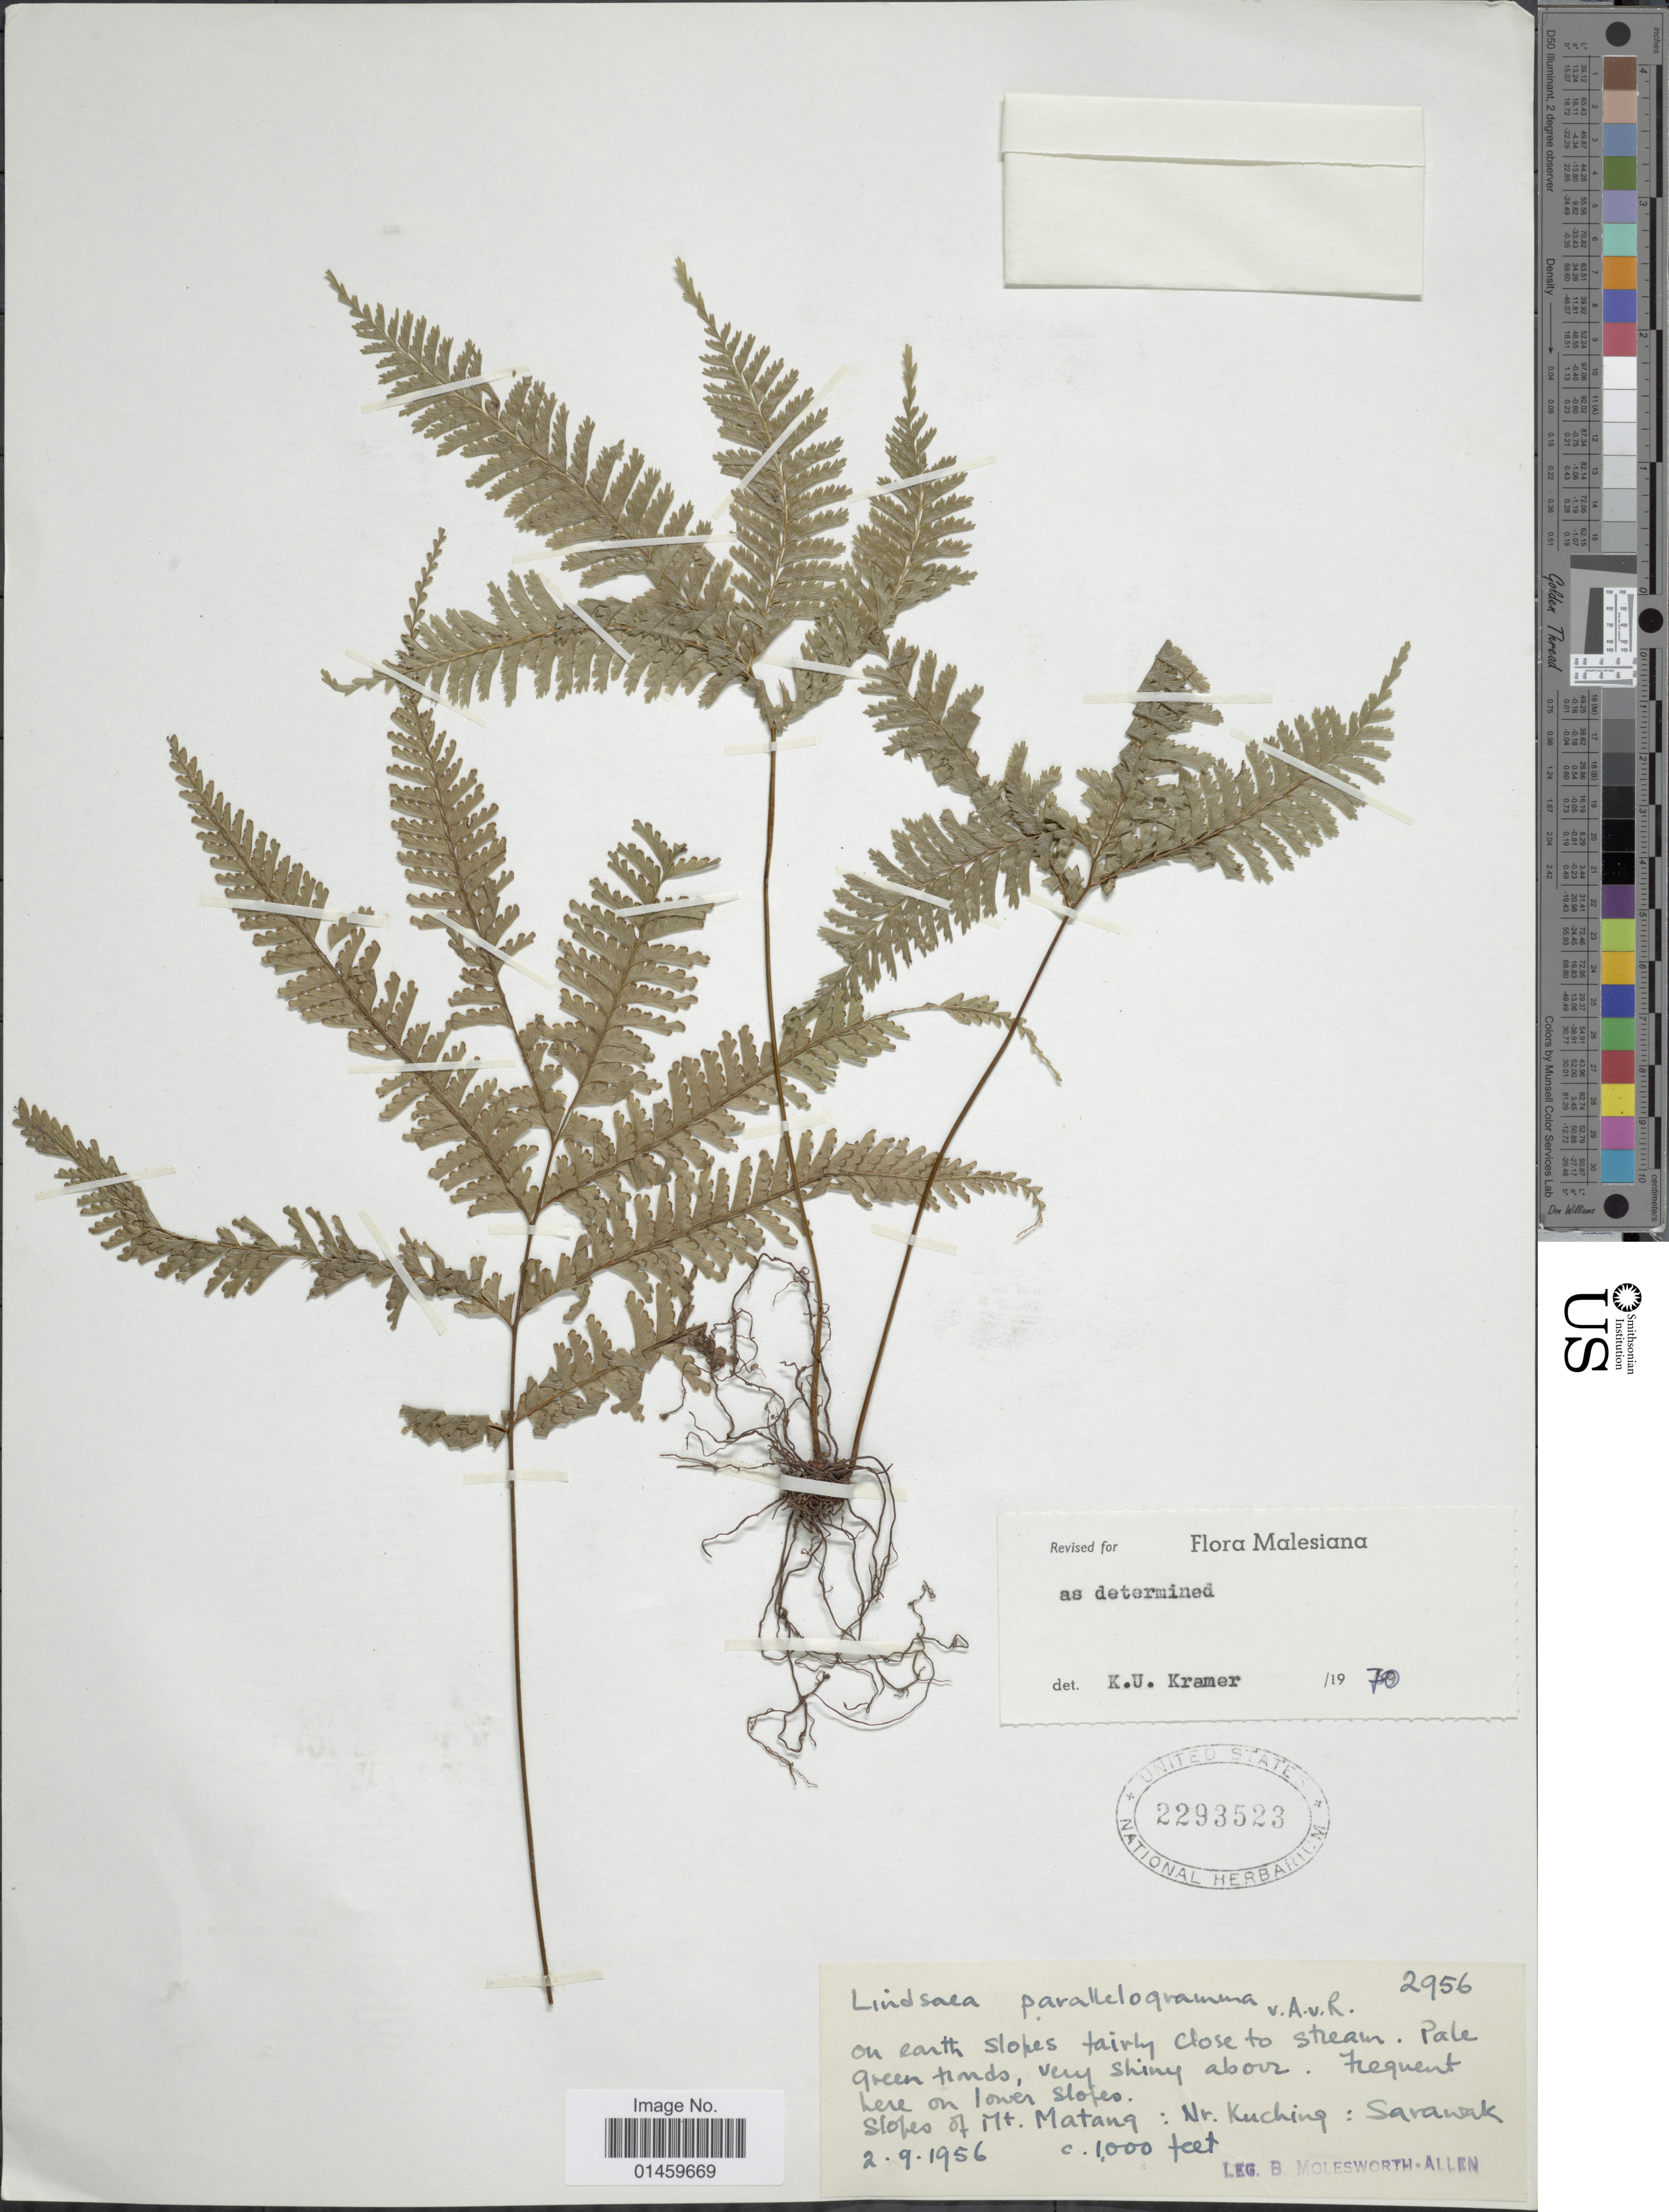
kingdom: Plantae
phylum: Tracheophyta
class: Polypodiopsida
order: Polypodiales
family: Lindsaeaceae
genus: Lindsaea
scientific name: Lindsaea parallelogramma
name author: Alderw.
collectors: B. E. G. Molesworth-Allen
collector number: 2956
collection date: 1956-09-02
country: Malaysia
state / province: Sarawak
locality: Slopes of Mt. Matang: Nr. Kuching.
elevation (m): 305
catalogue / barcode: US 2293523